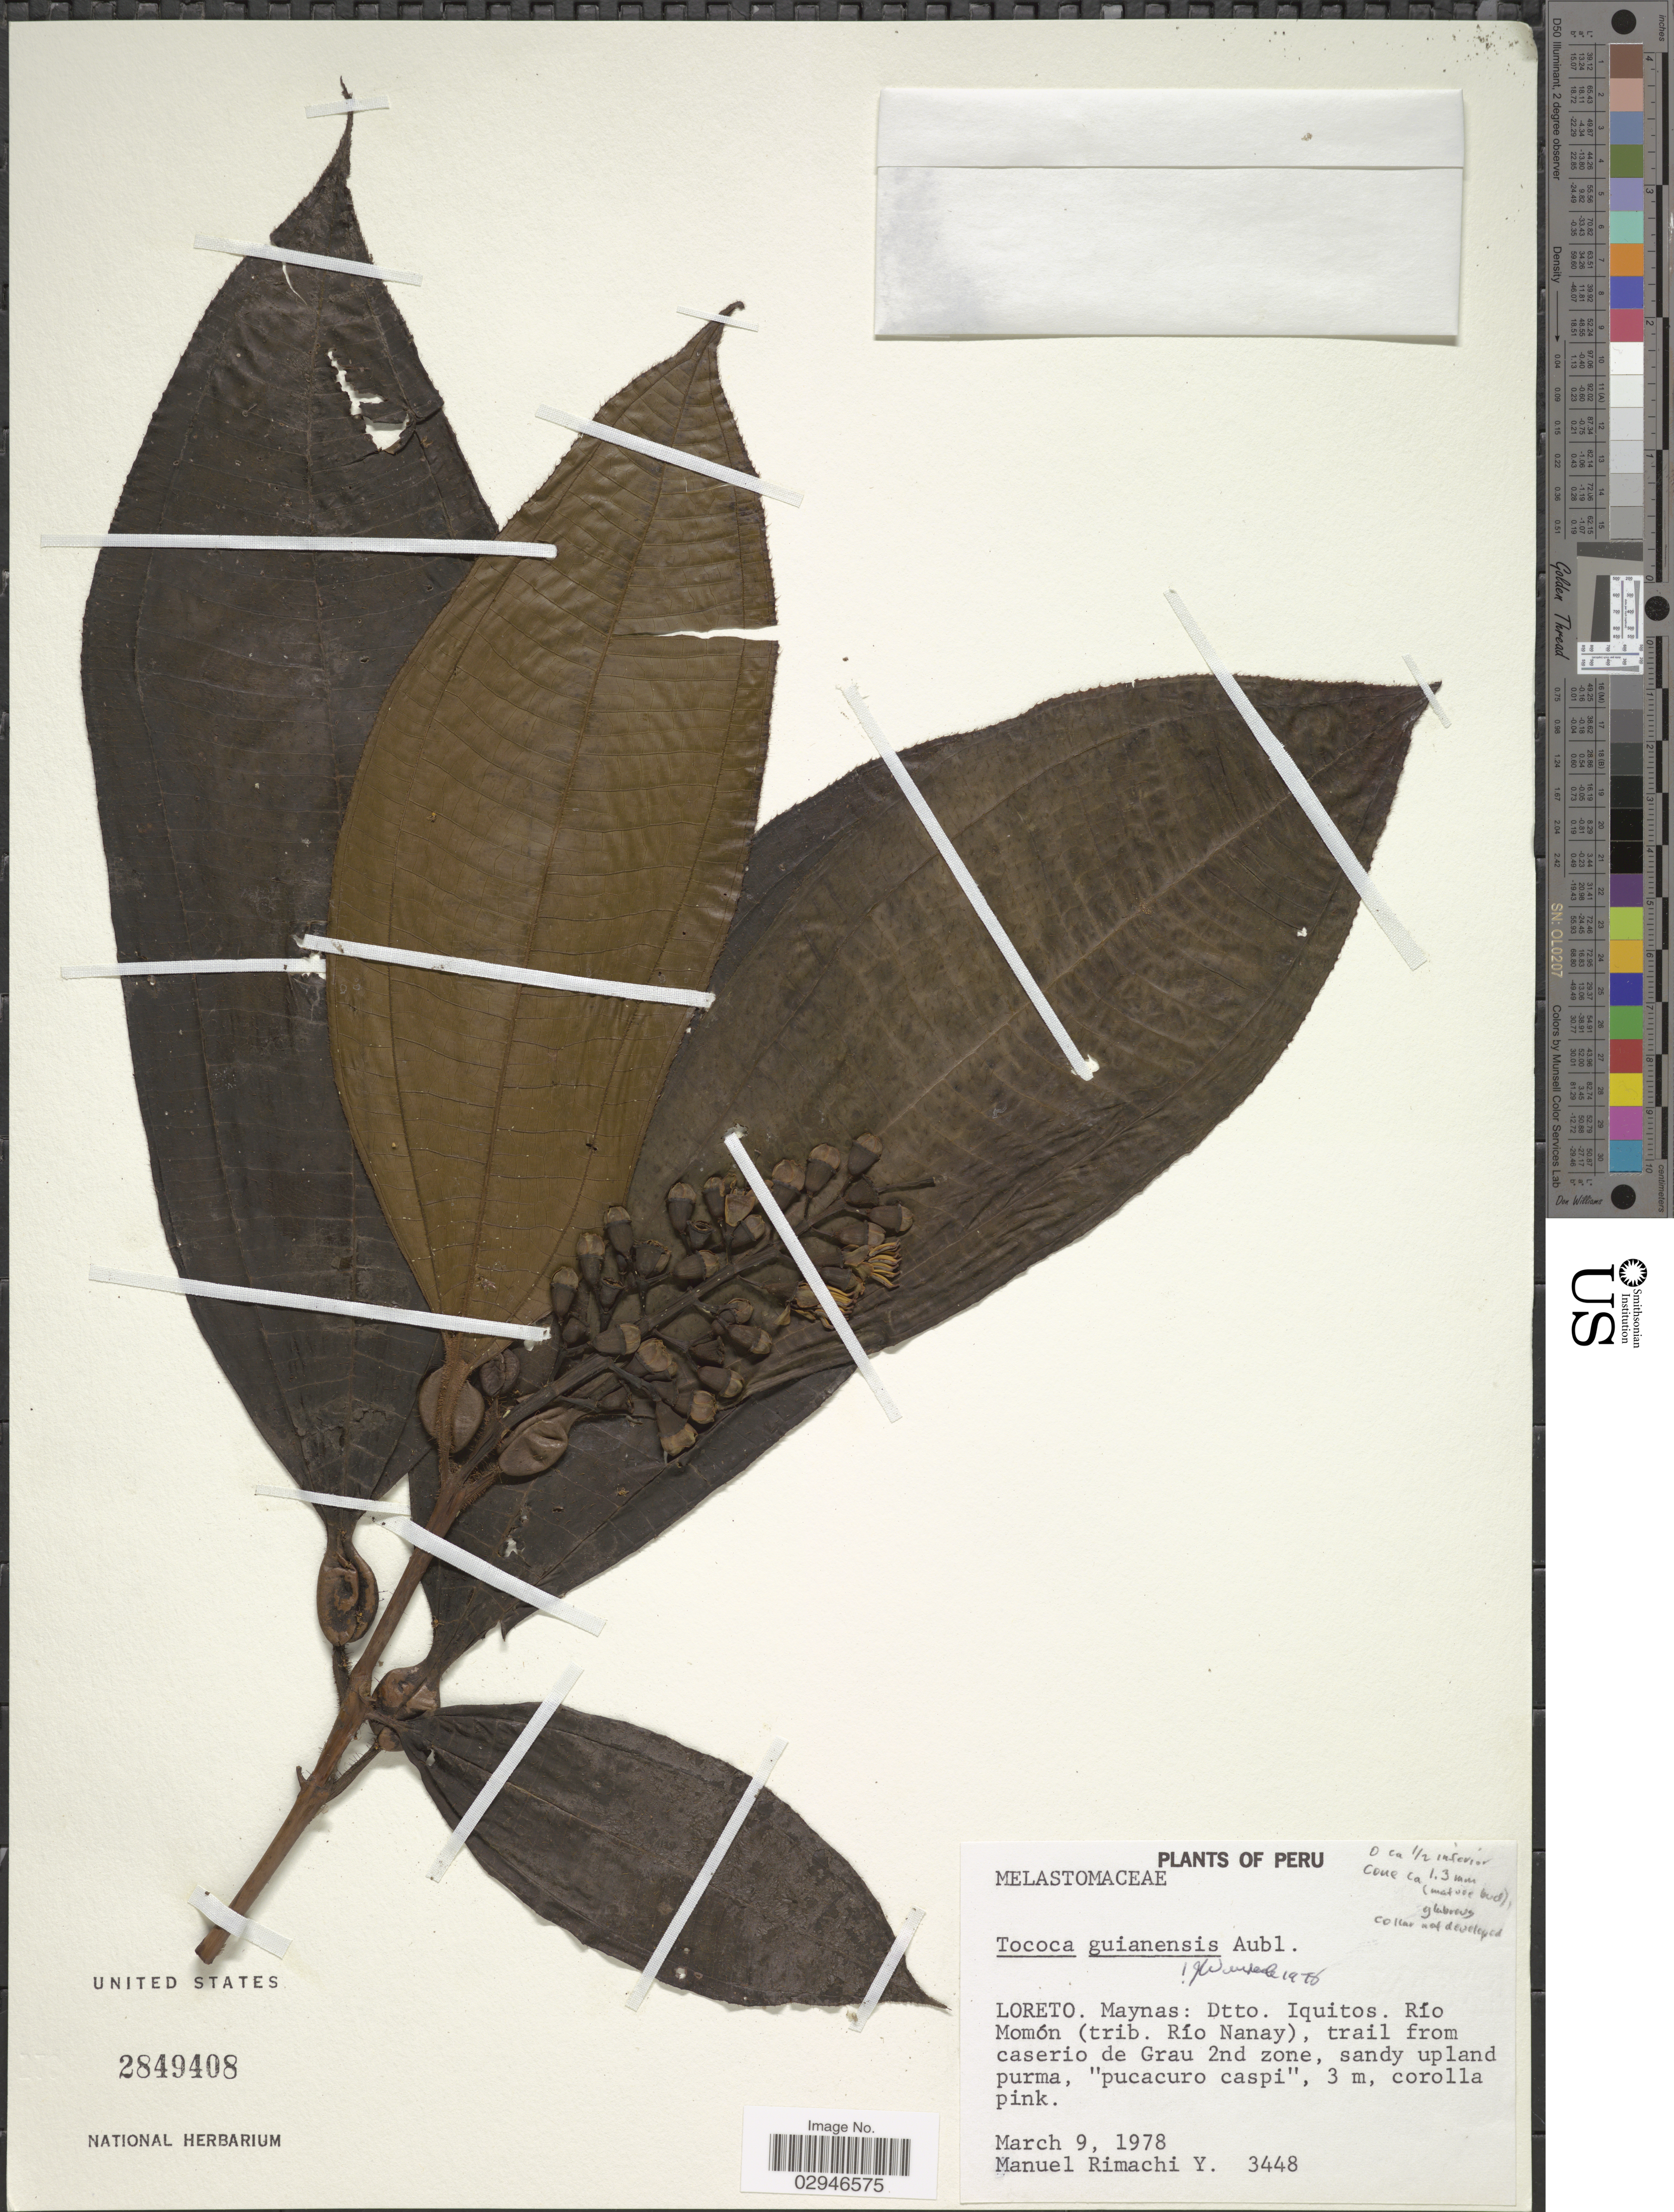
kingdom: Plantae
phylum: Tracheophyta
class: Magnoliopsida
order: Myrtales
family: Melastomataceae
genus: Tococa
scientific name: Tococa guianensis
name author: Aubl.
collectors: M. Rimachi Y.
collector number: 3448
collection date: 1978-03-09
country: Peru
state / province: Loreto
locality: Maynas, Dtto. Iquitos, Río Momón (trib. Río Nanay), trail from caserio de Grau 2nd zone.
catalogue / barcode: US 2849408